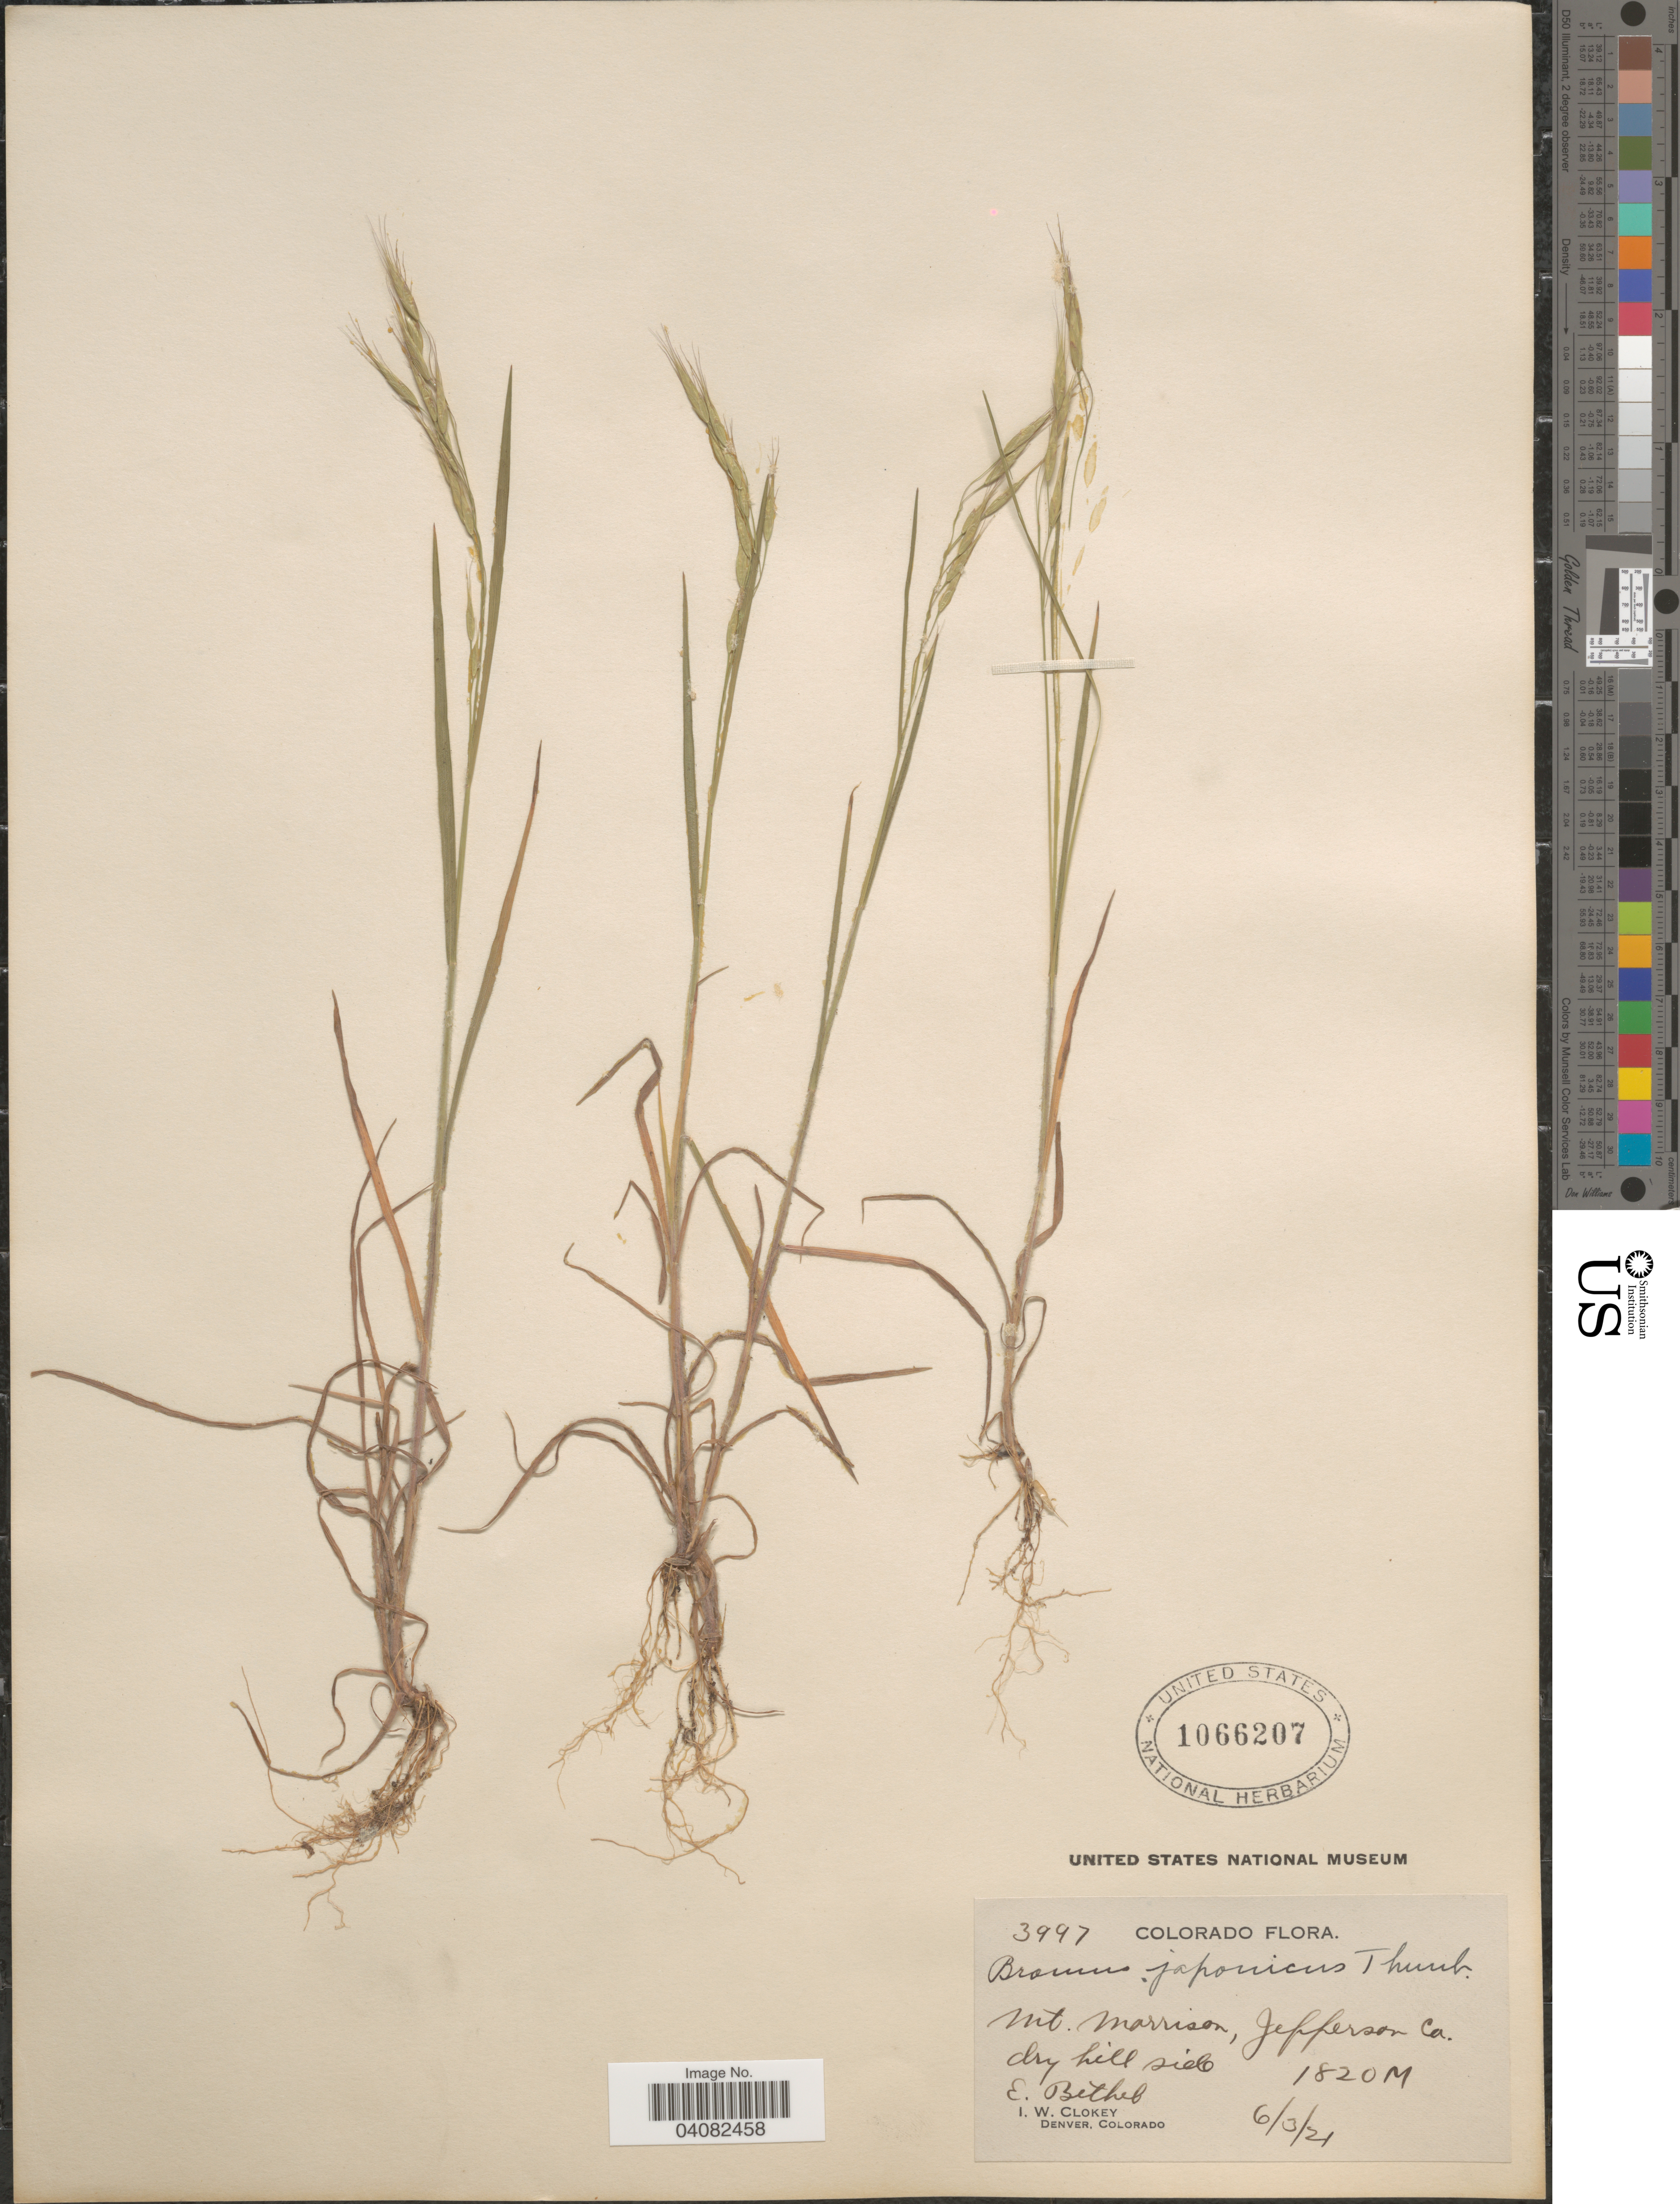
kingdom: Plantae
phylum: Tracheophyta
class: Liliopsida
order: Poales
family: Poaceae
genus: Bromus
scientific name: Bromus japonicus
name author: Houtt.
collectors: E. Bethel & I. W. Clokey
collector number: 3997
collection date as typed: Transcribed d/m/y: 3/6/21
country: United States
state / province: Colorado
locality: Mt. Marrison, Jefferson Co.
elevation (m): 1820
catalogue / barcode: US 1066207